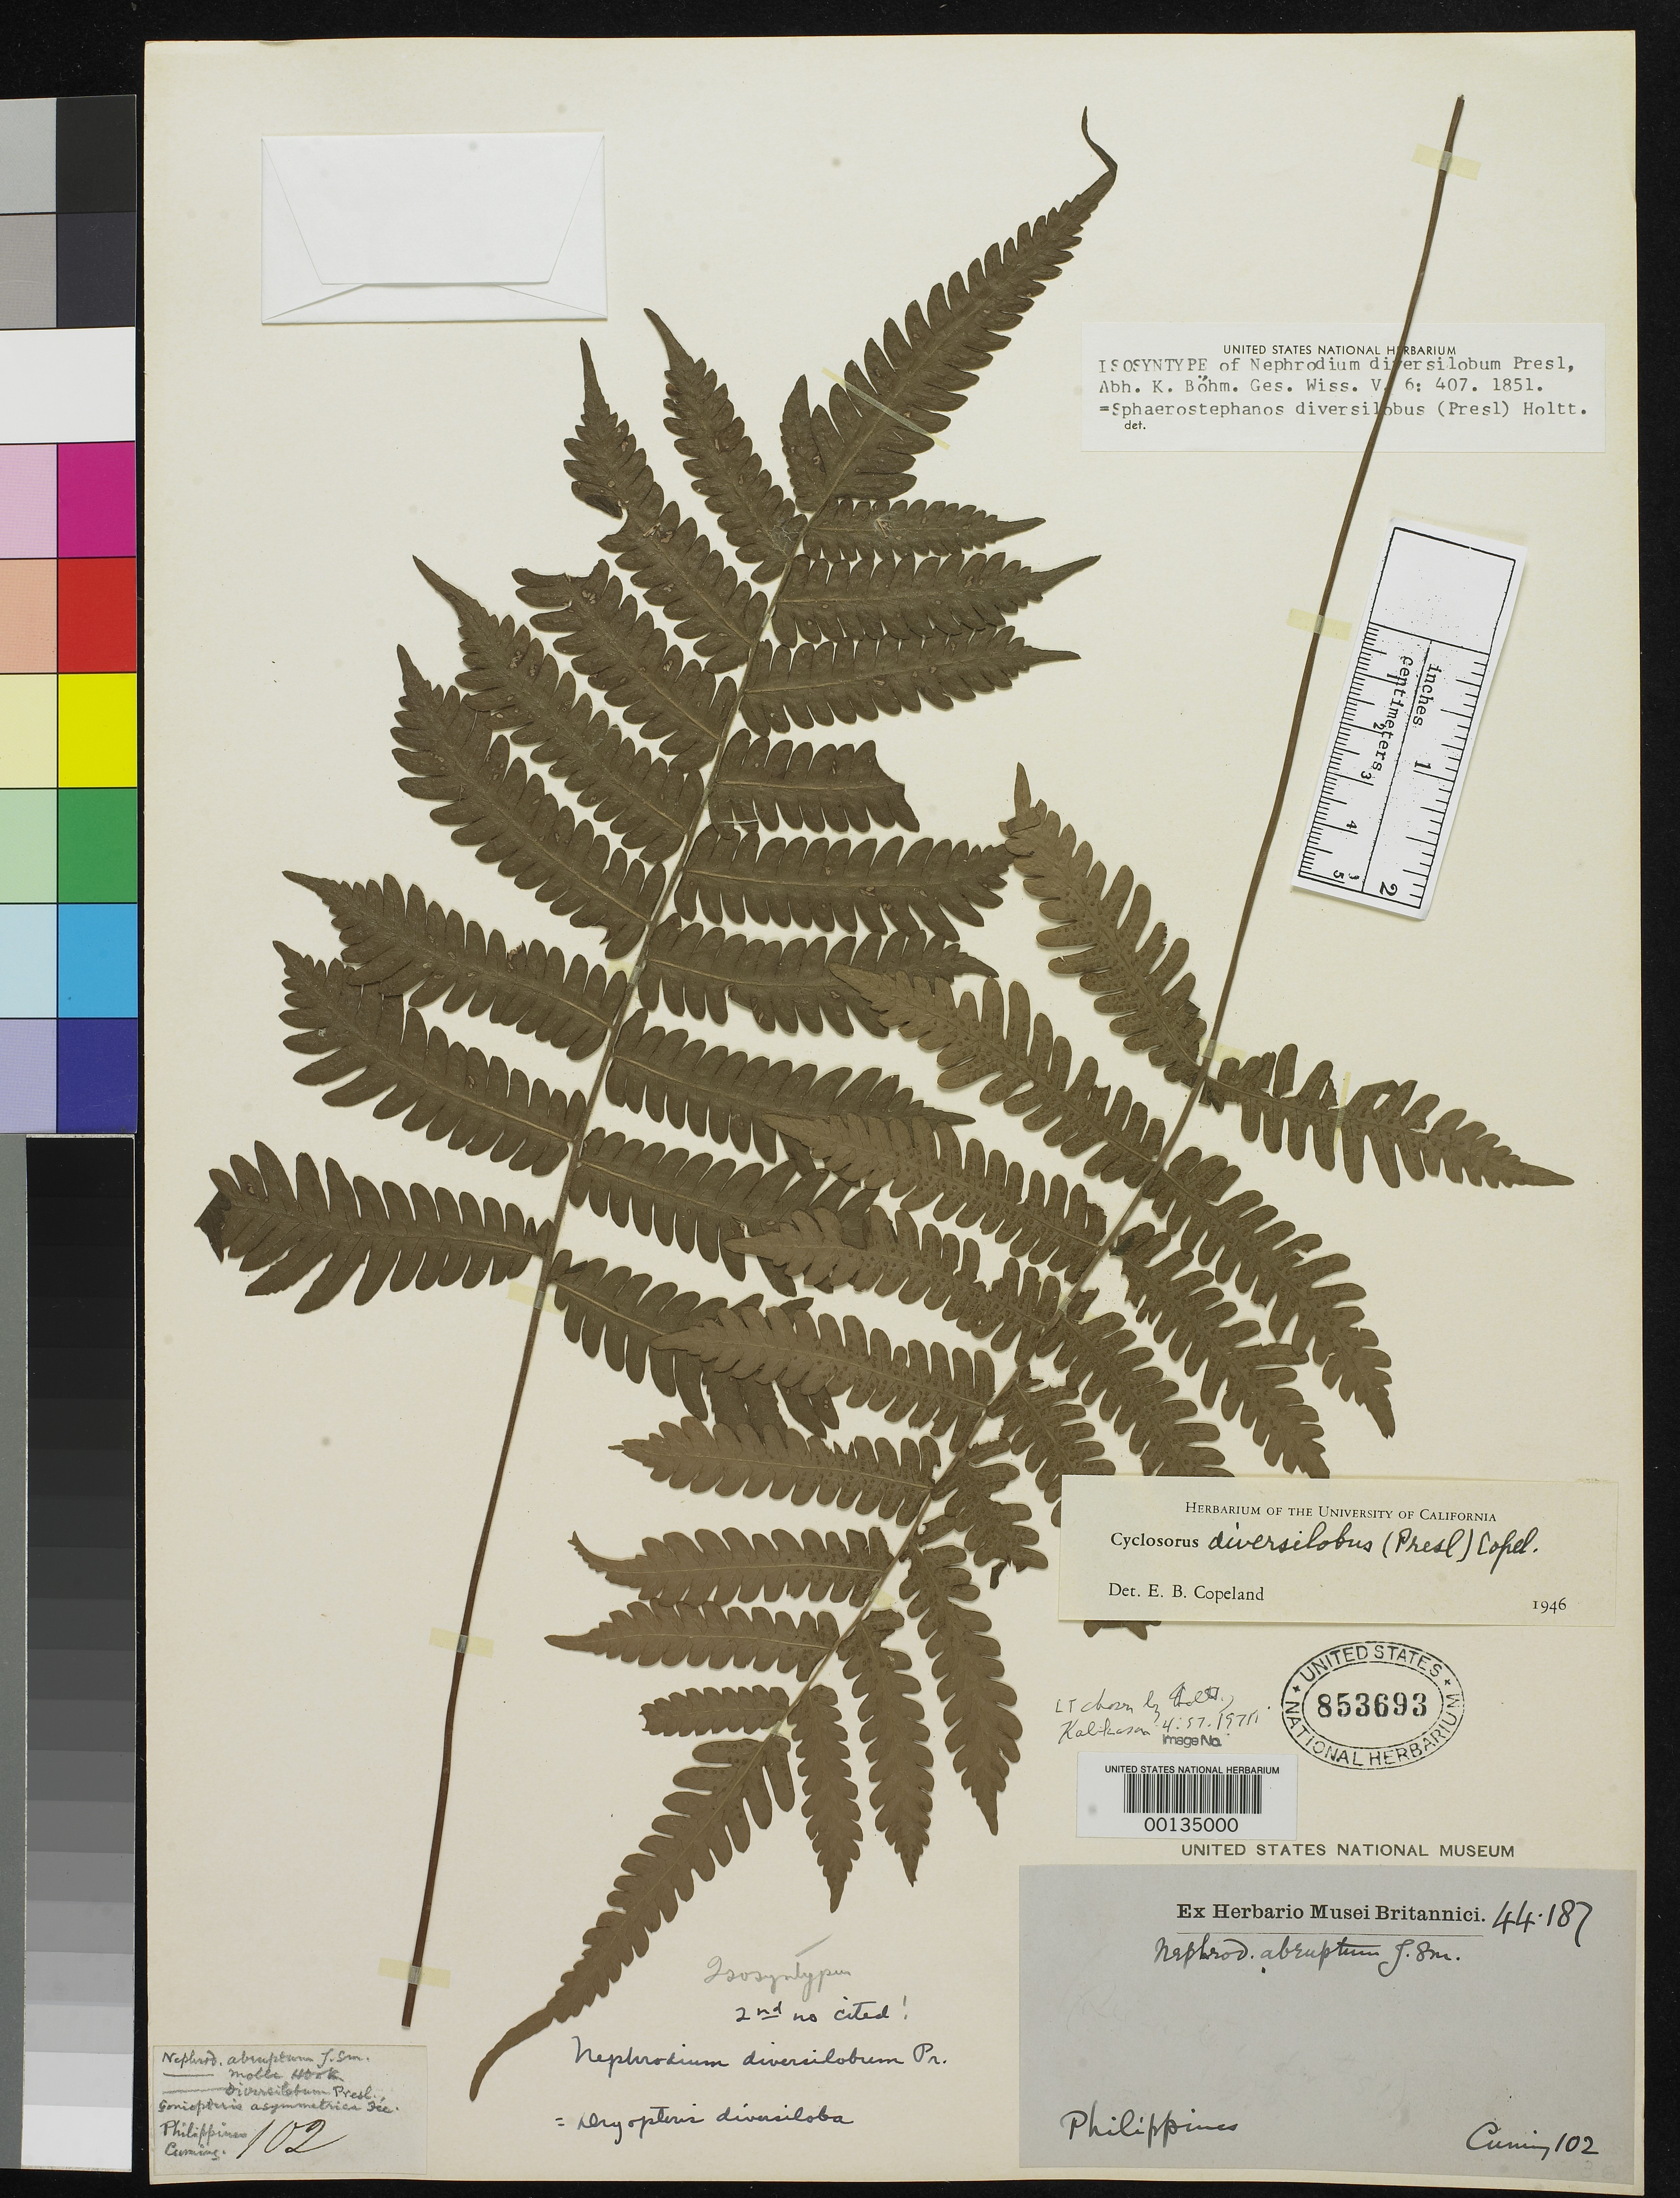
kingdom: Plantae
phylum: Tracheophyta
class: Polypodiopsida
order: Polypodiales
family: Dryopteridaceae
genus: Nephrodium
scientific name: Nephrodium diversilobum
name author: C. Presl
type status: Isosyntype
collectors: H. Cuming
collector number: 102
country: Philippines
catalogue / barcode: US 853693